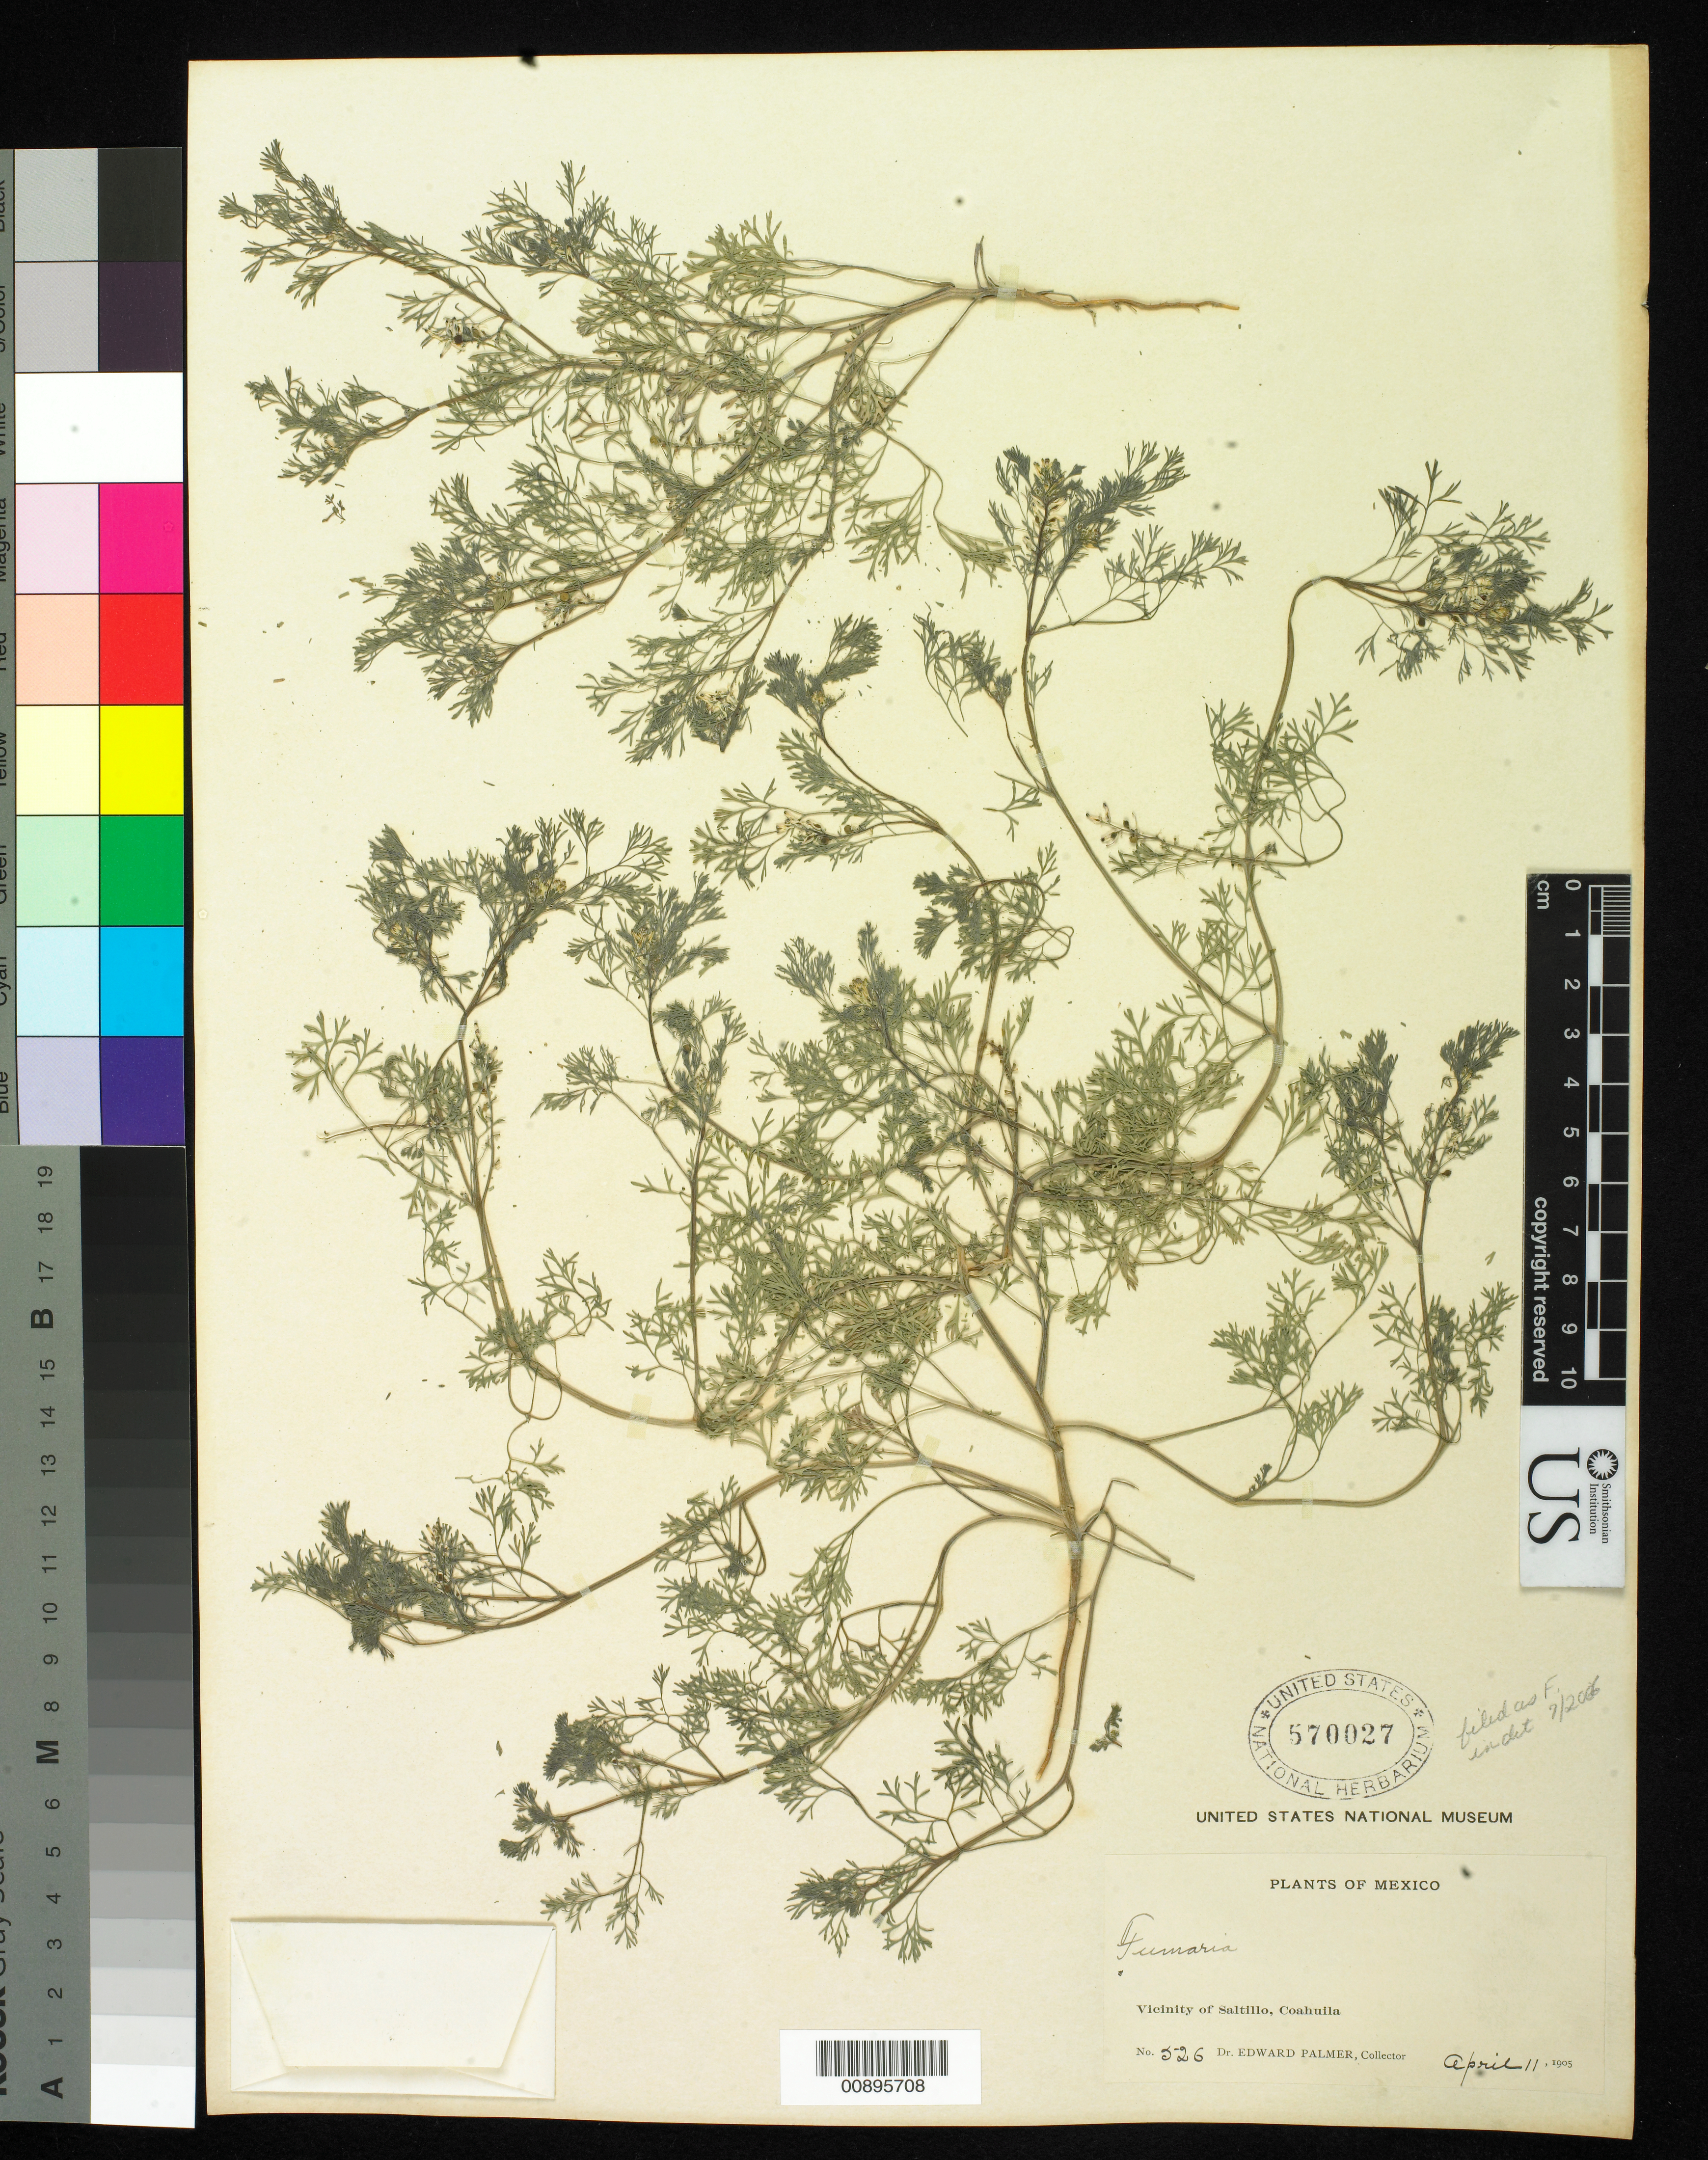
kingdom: Plantae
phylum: Tracheophyta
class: Magnoliopsida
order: Ranunculales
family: Papaveraceae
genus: Fumaria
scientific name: Fumaria sp.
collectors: E. Palmer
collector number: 526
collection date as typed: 11 Apr 1905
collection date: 1905-04-11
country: Mexico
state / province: Coahuila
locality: Vicinity of Saltillo, Coahuila.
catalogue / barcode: US 570027